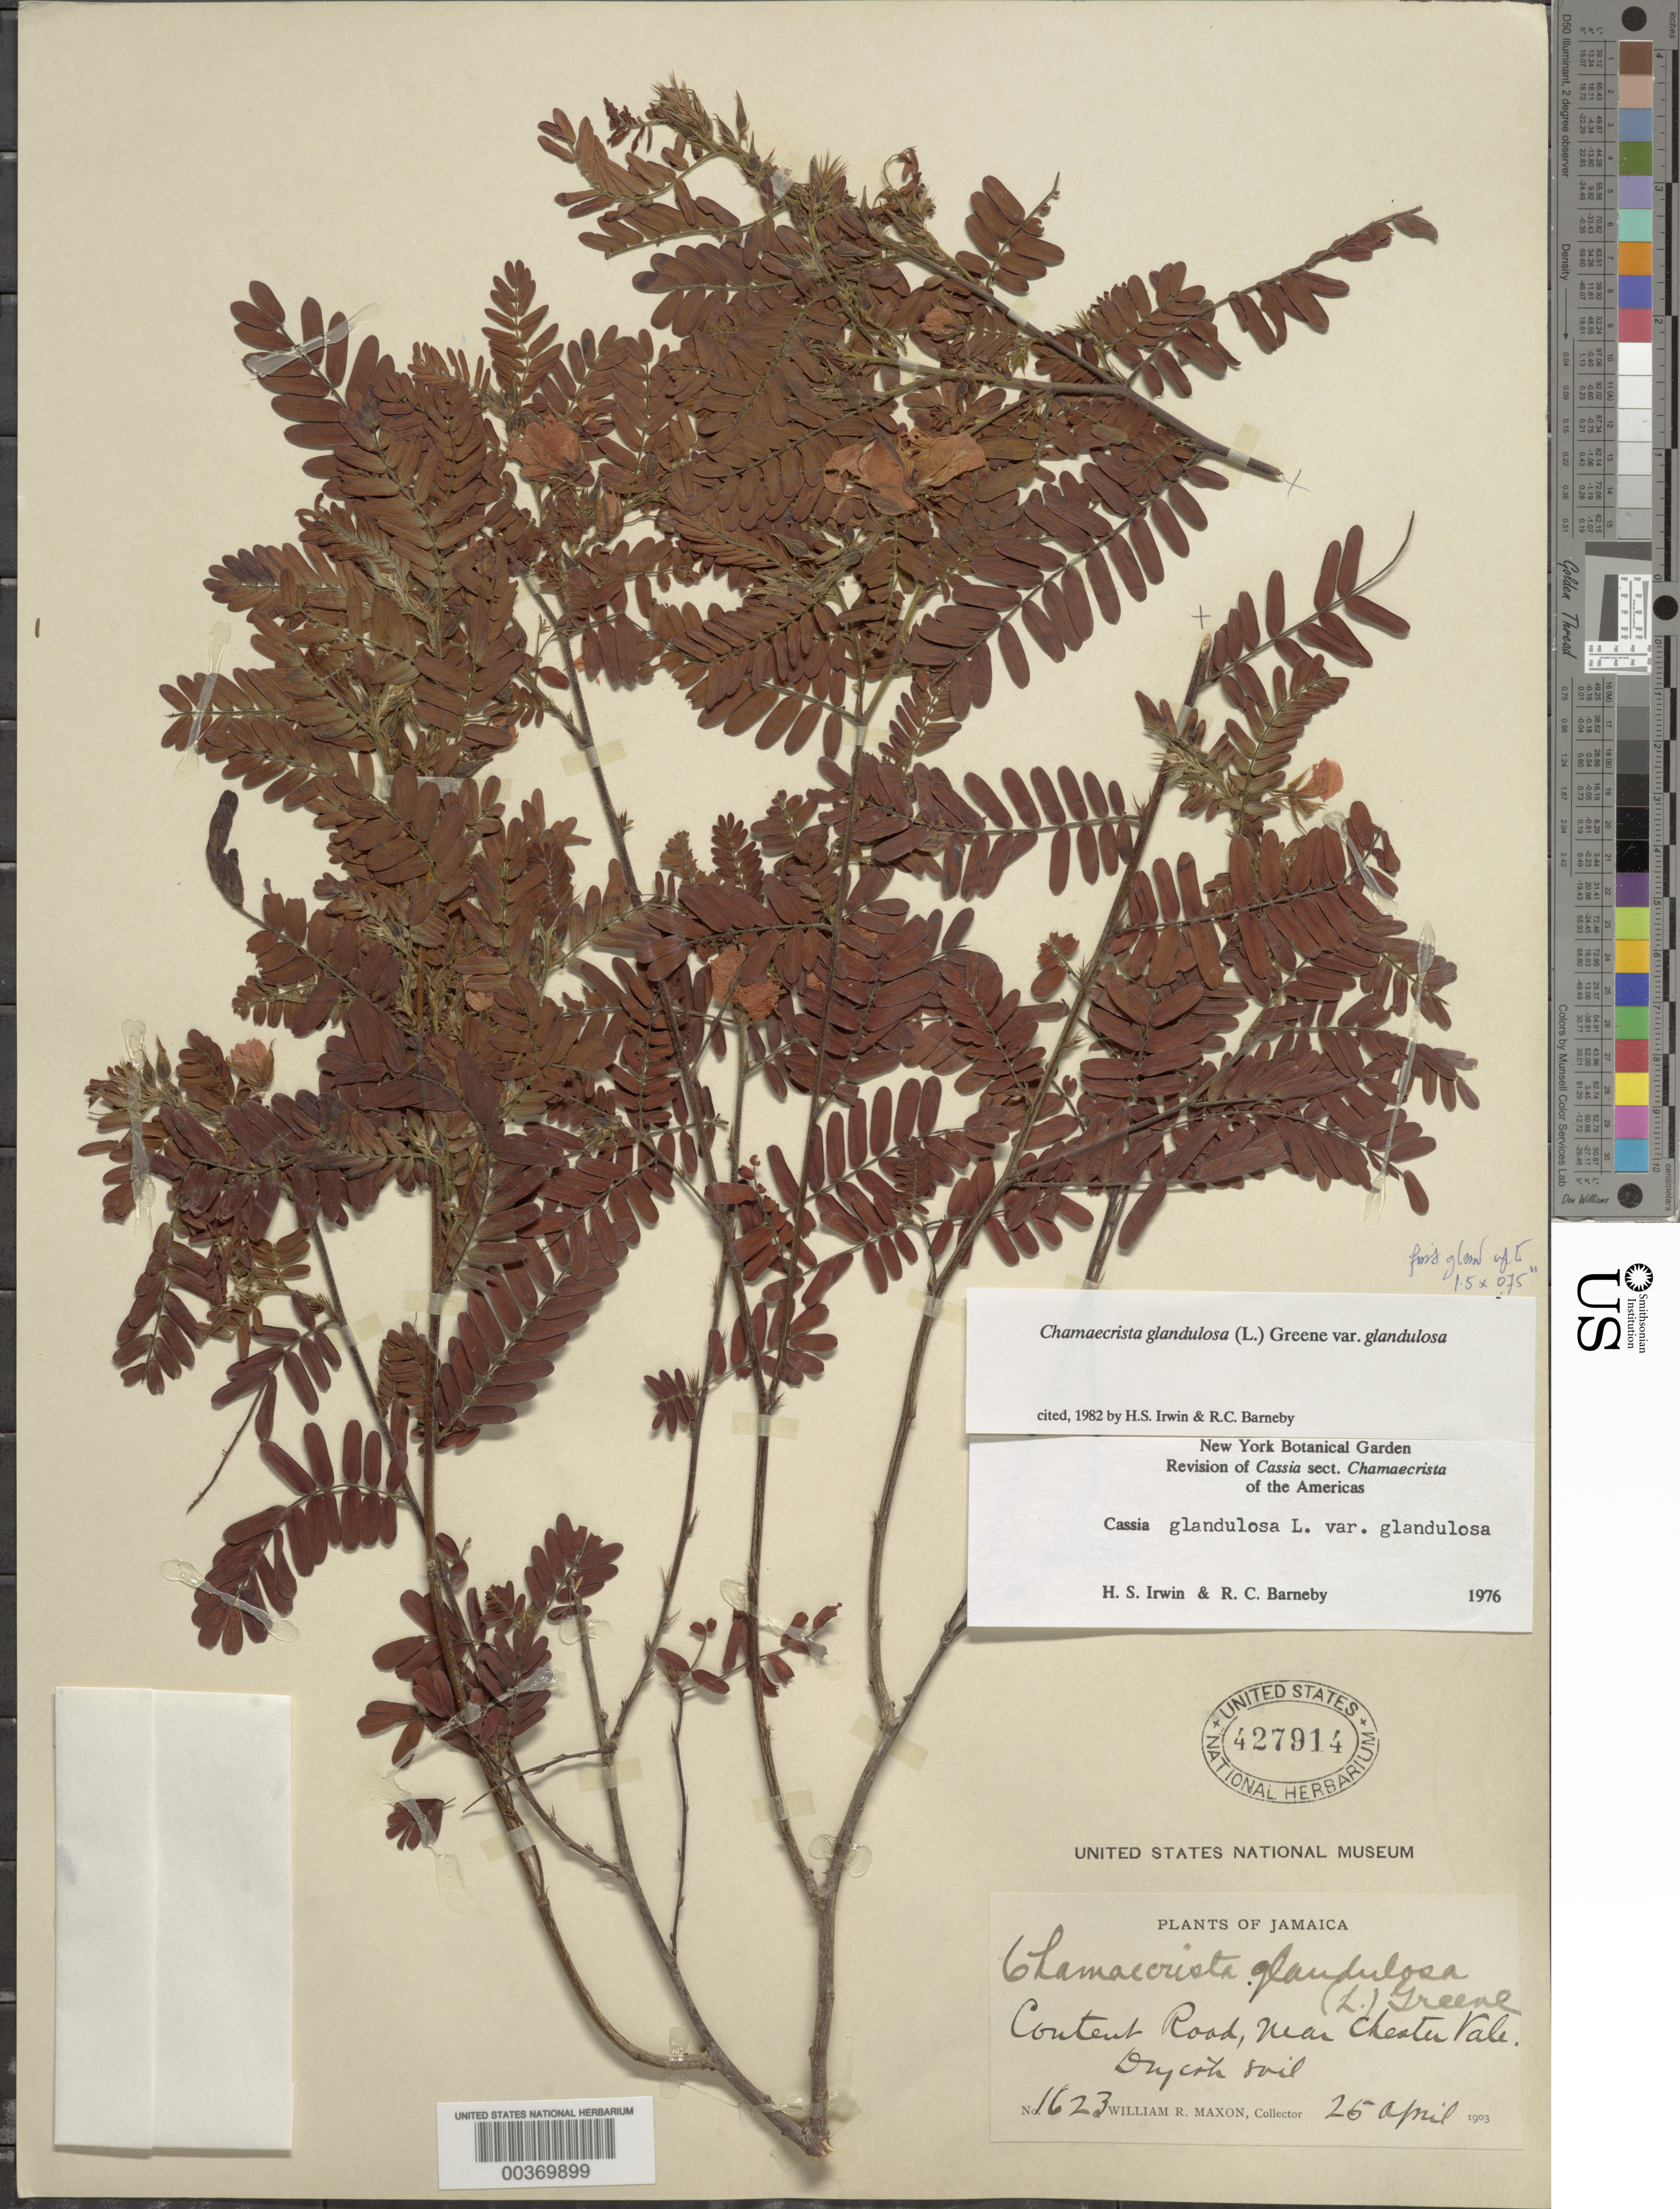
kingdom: Plantae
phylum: Tracheophyta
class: Magnoliopsida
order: Fabales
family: Fabaceae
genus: Chamaecrista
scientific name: Chamaecrista glandulosa var. glandulosa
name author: (L.) Greene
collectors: W. R. Maxon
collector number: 1623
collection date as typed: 25 Apr 1903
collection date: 1903-04-25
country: Jamaica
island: Greater Antilles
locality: Content road, near chester vale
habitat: Dryish soil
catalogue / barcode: US 427914